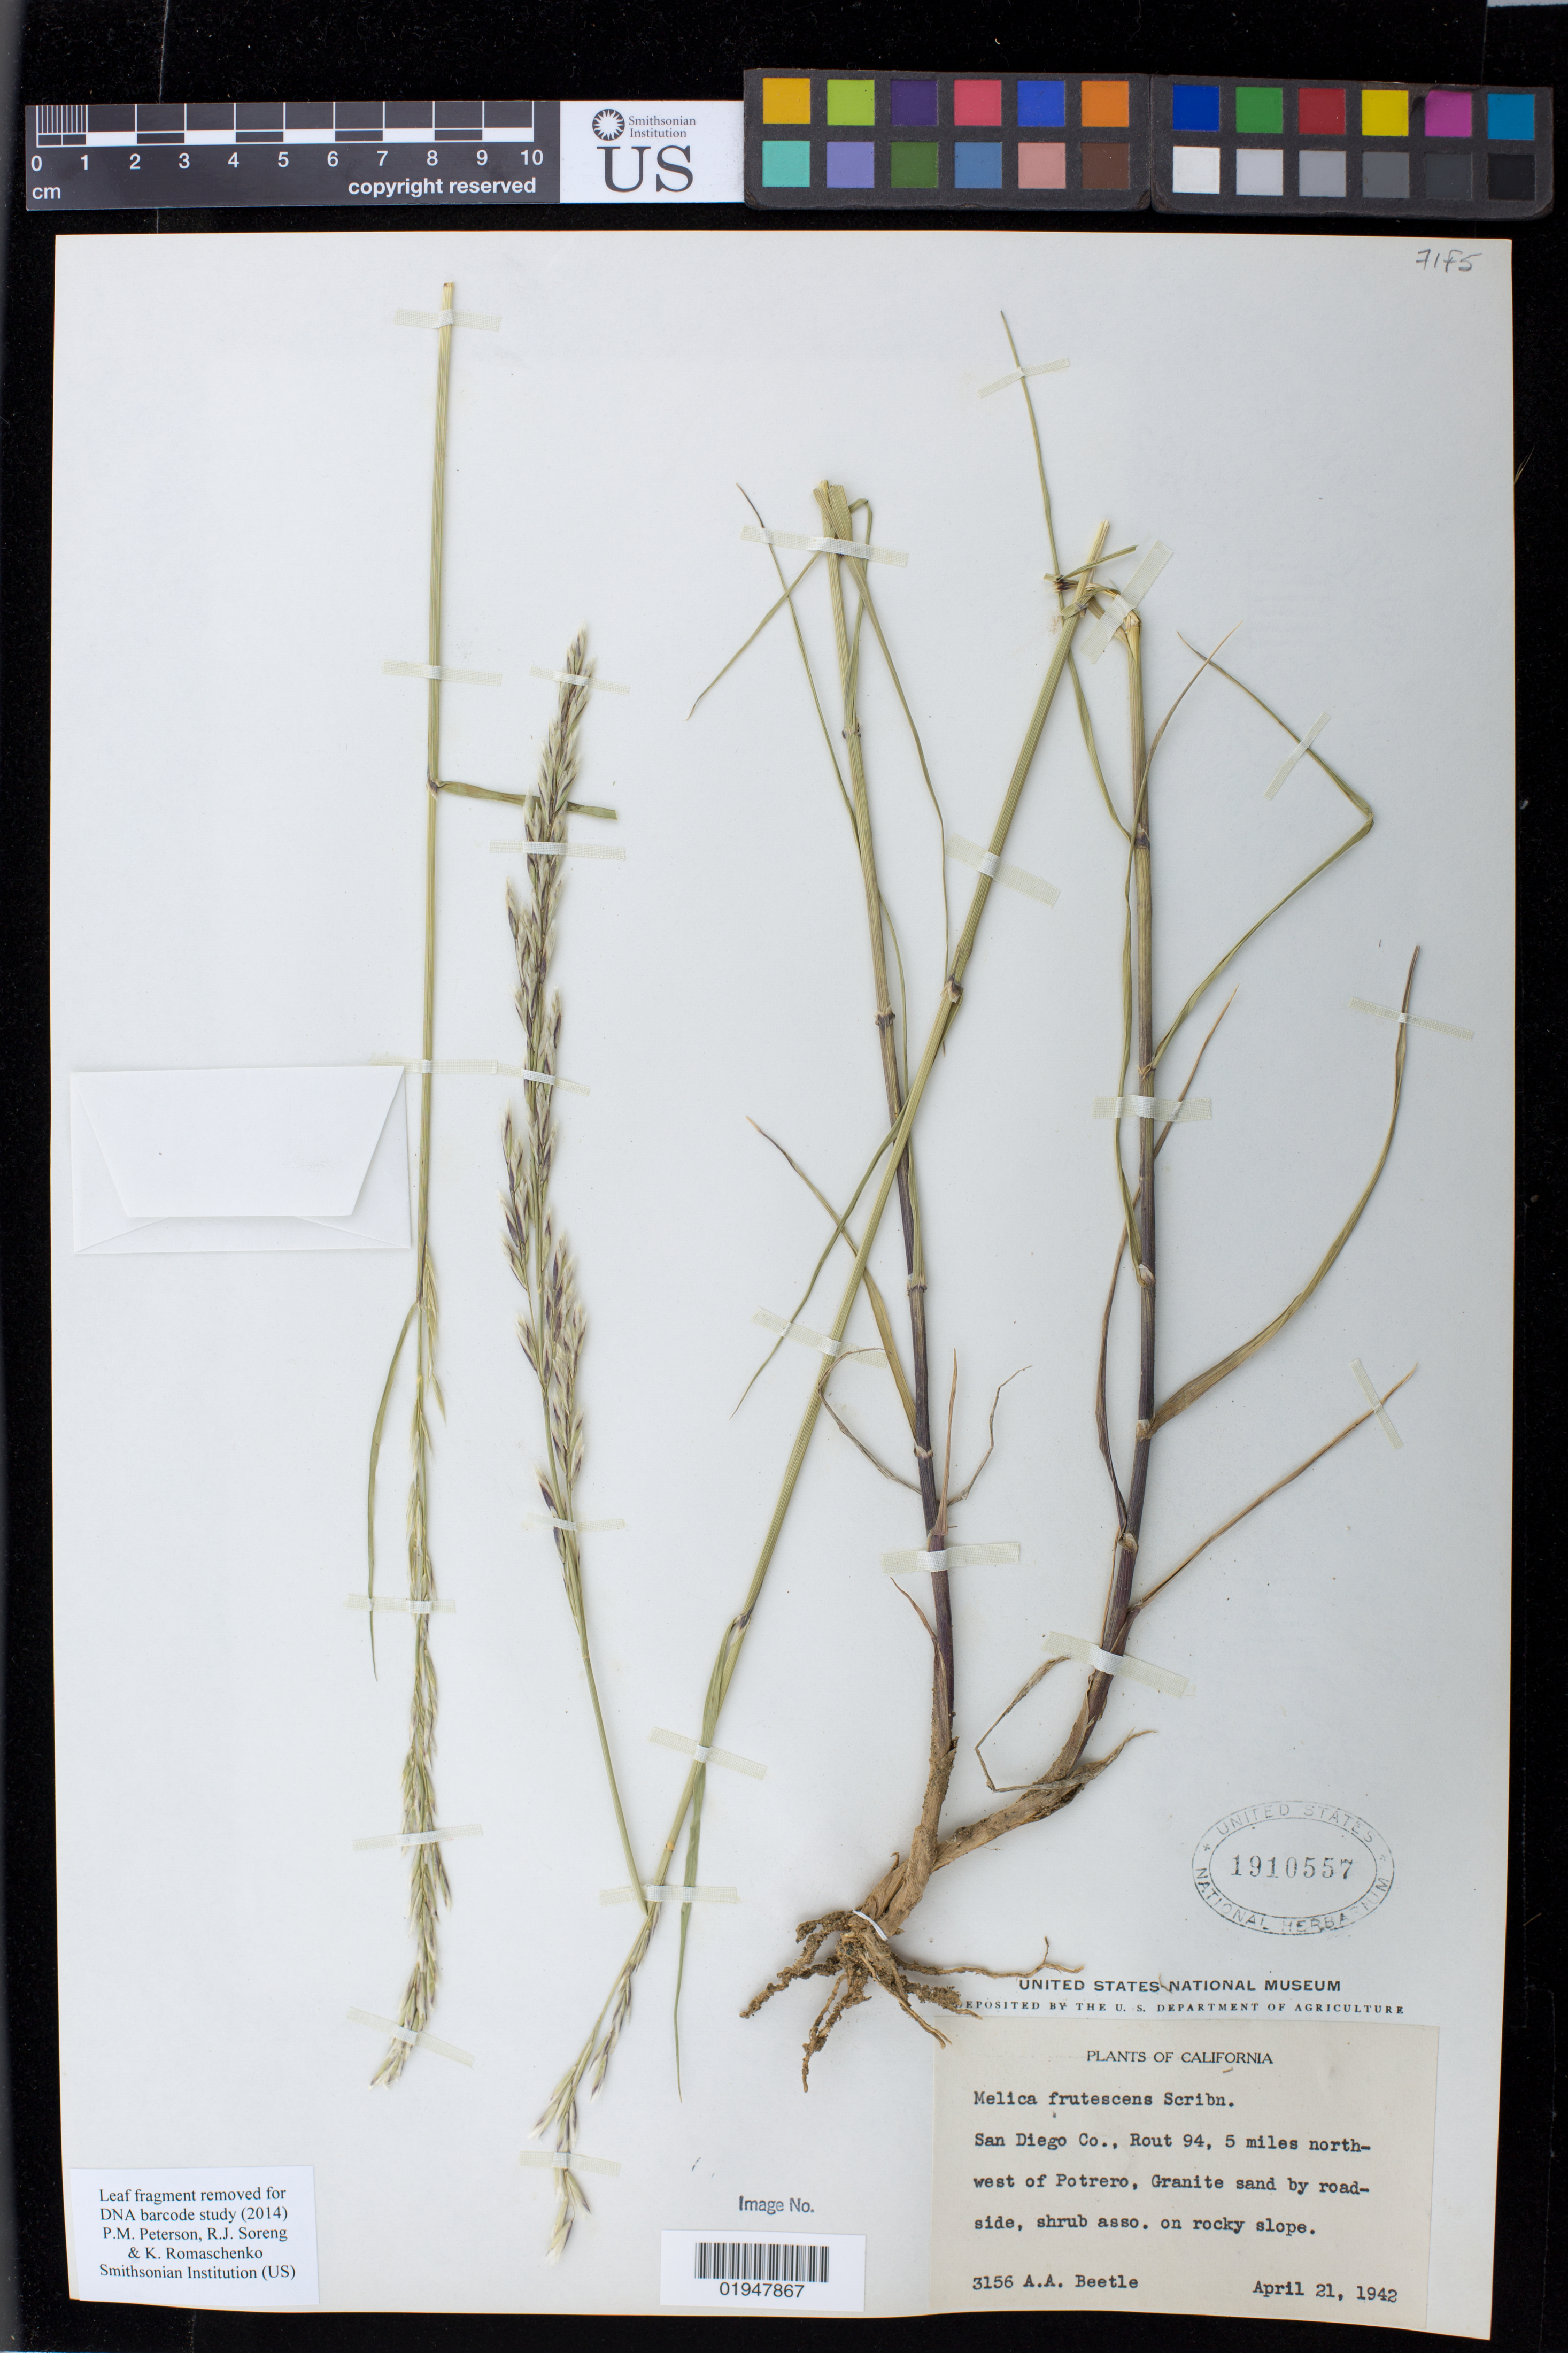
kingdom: Plantae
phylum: Tracheophyta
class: Liliopsida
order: Poales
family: Poaceae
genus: Melica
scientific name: Melica frutescens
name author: Scribn.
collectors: A. A. Beetle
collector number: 3156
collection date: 1942-04-21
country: United States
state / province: California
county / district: San Diego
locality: Route 94, 5 miles northwest of Potrero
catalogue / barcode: US 1910557